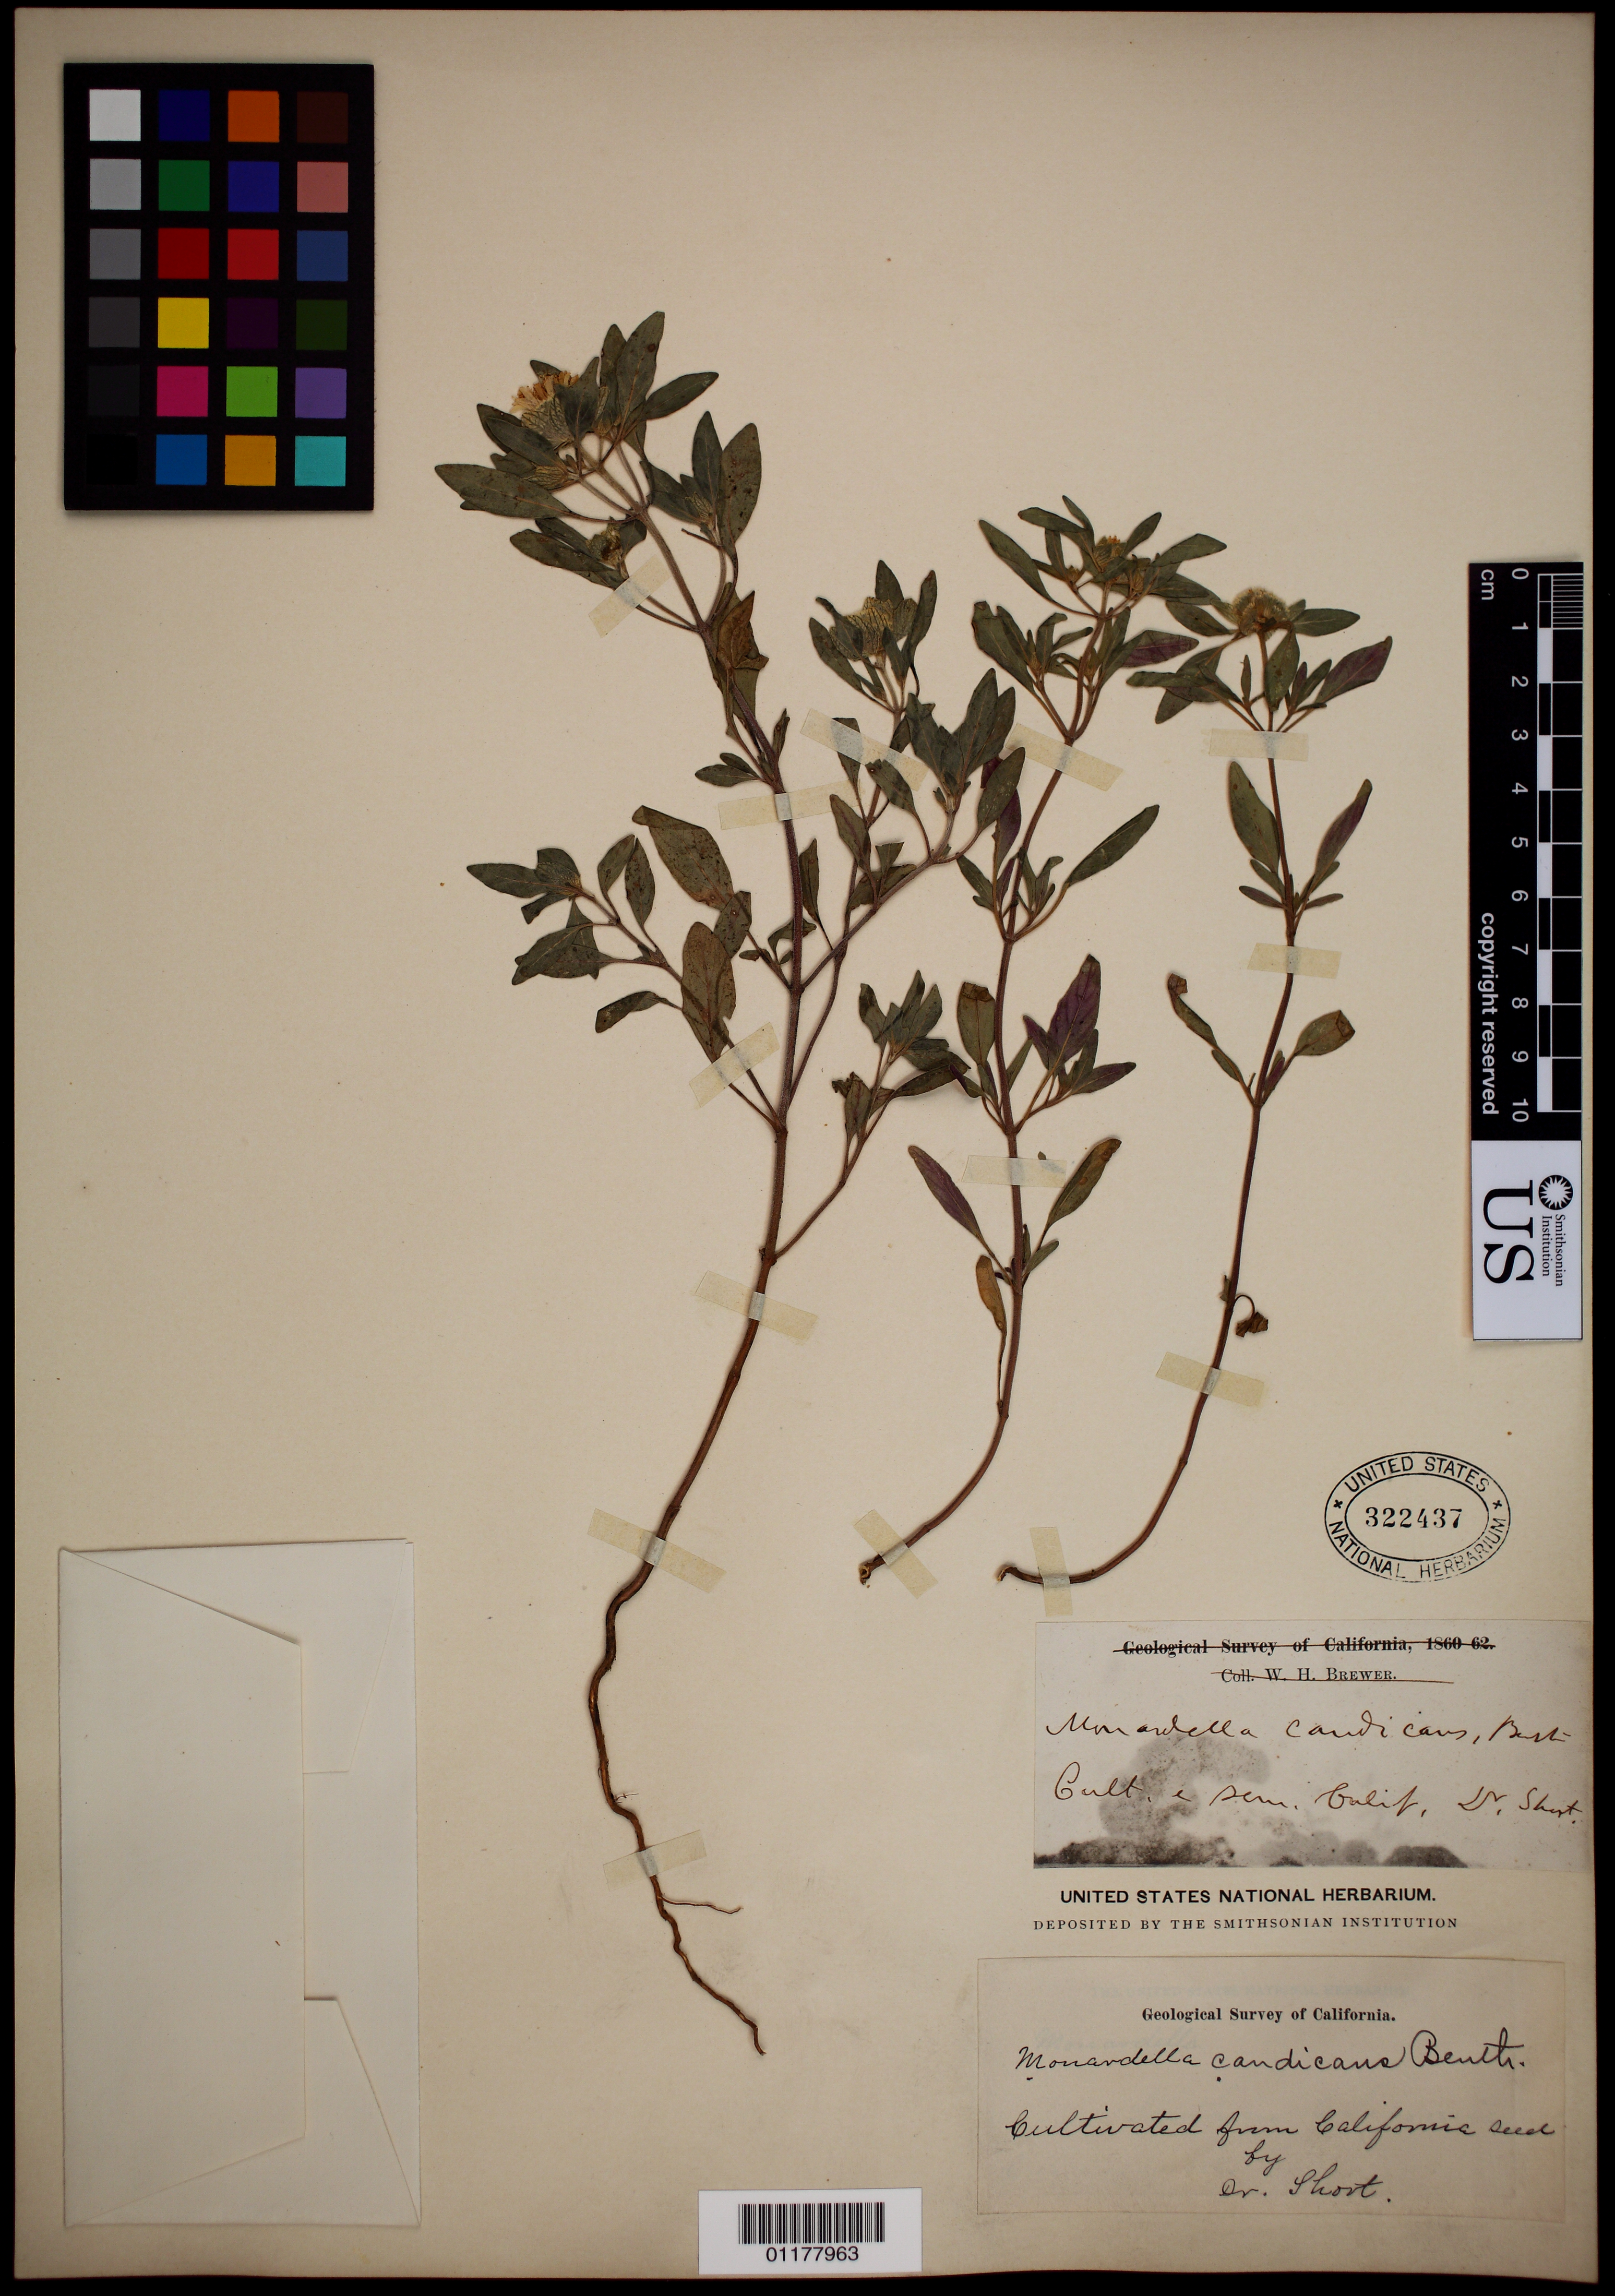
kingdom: Plantae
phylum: Tracheophyta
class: Magnoliopsida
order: Lamiales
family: Lamiaceae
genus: Monardella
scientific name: Monardella candicans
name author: Benth.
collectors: -. Short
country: United States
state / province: California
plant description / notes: Cultivated from California seed by Dr. Short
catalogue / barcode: US 322437